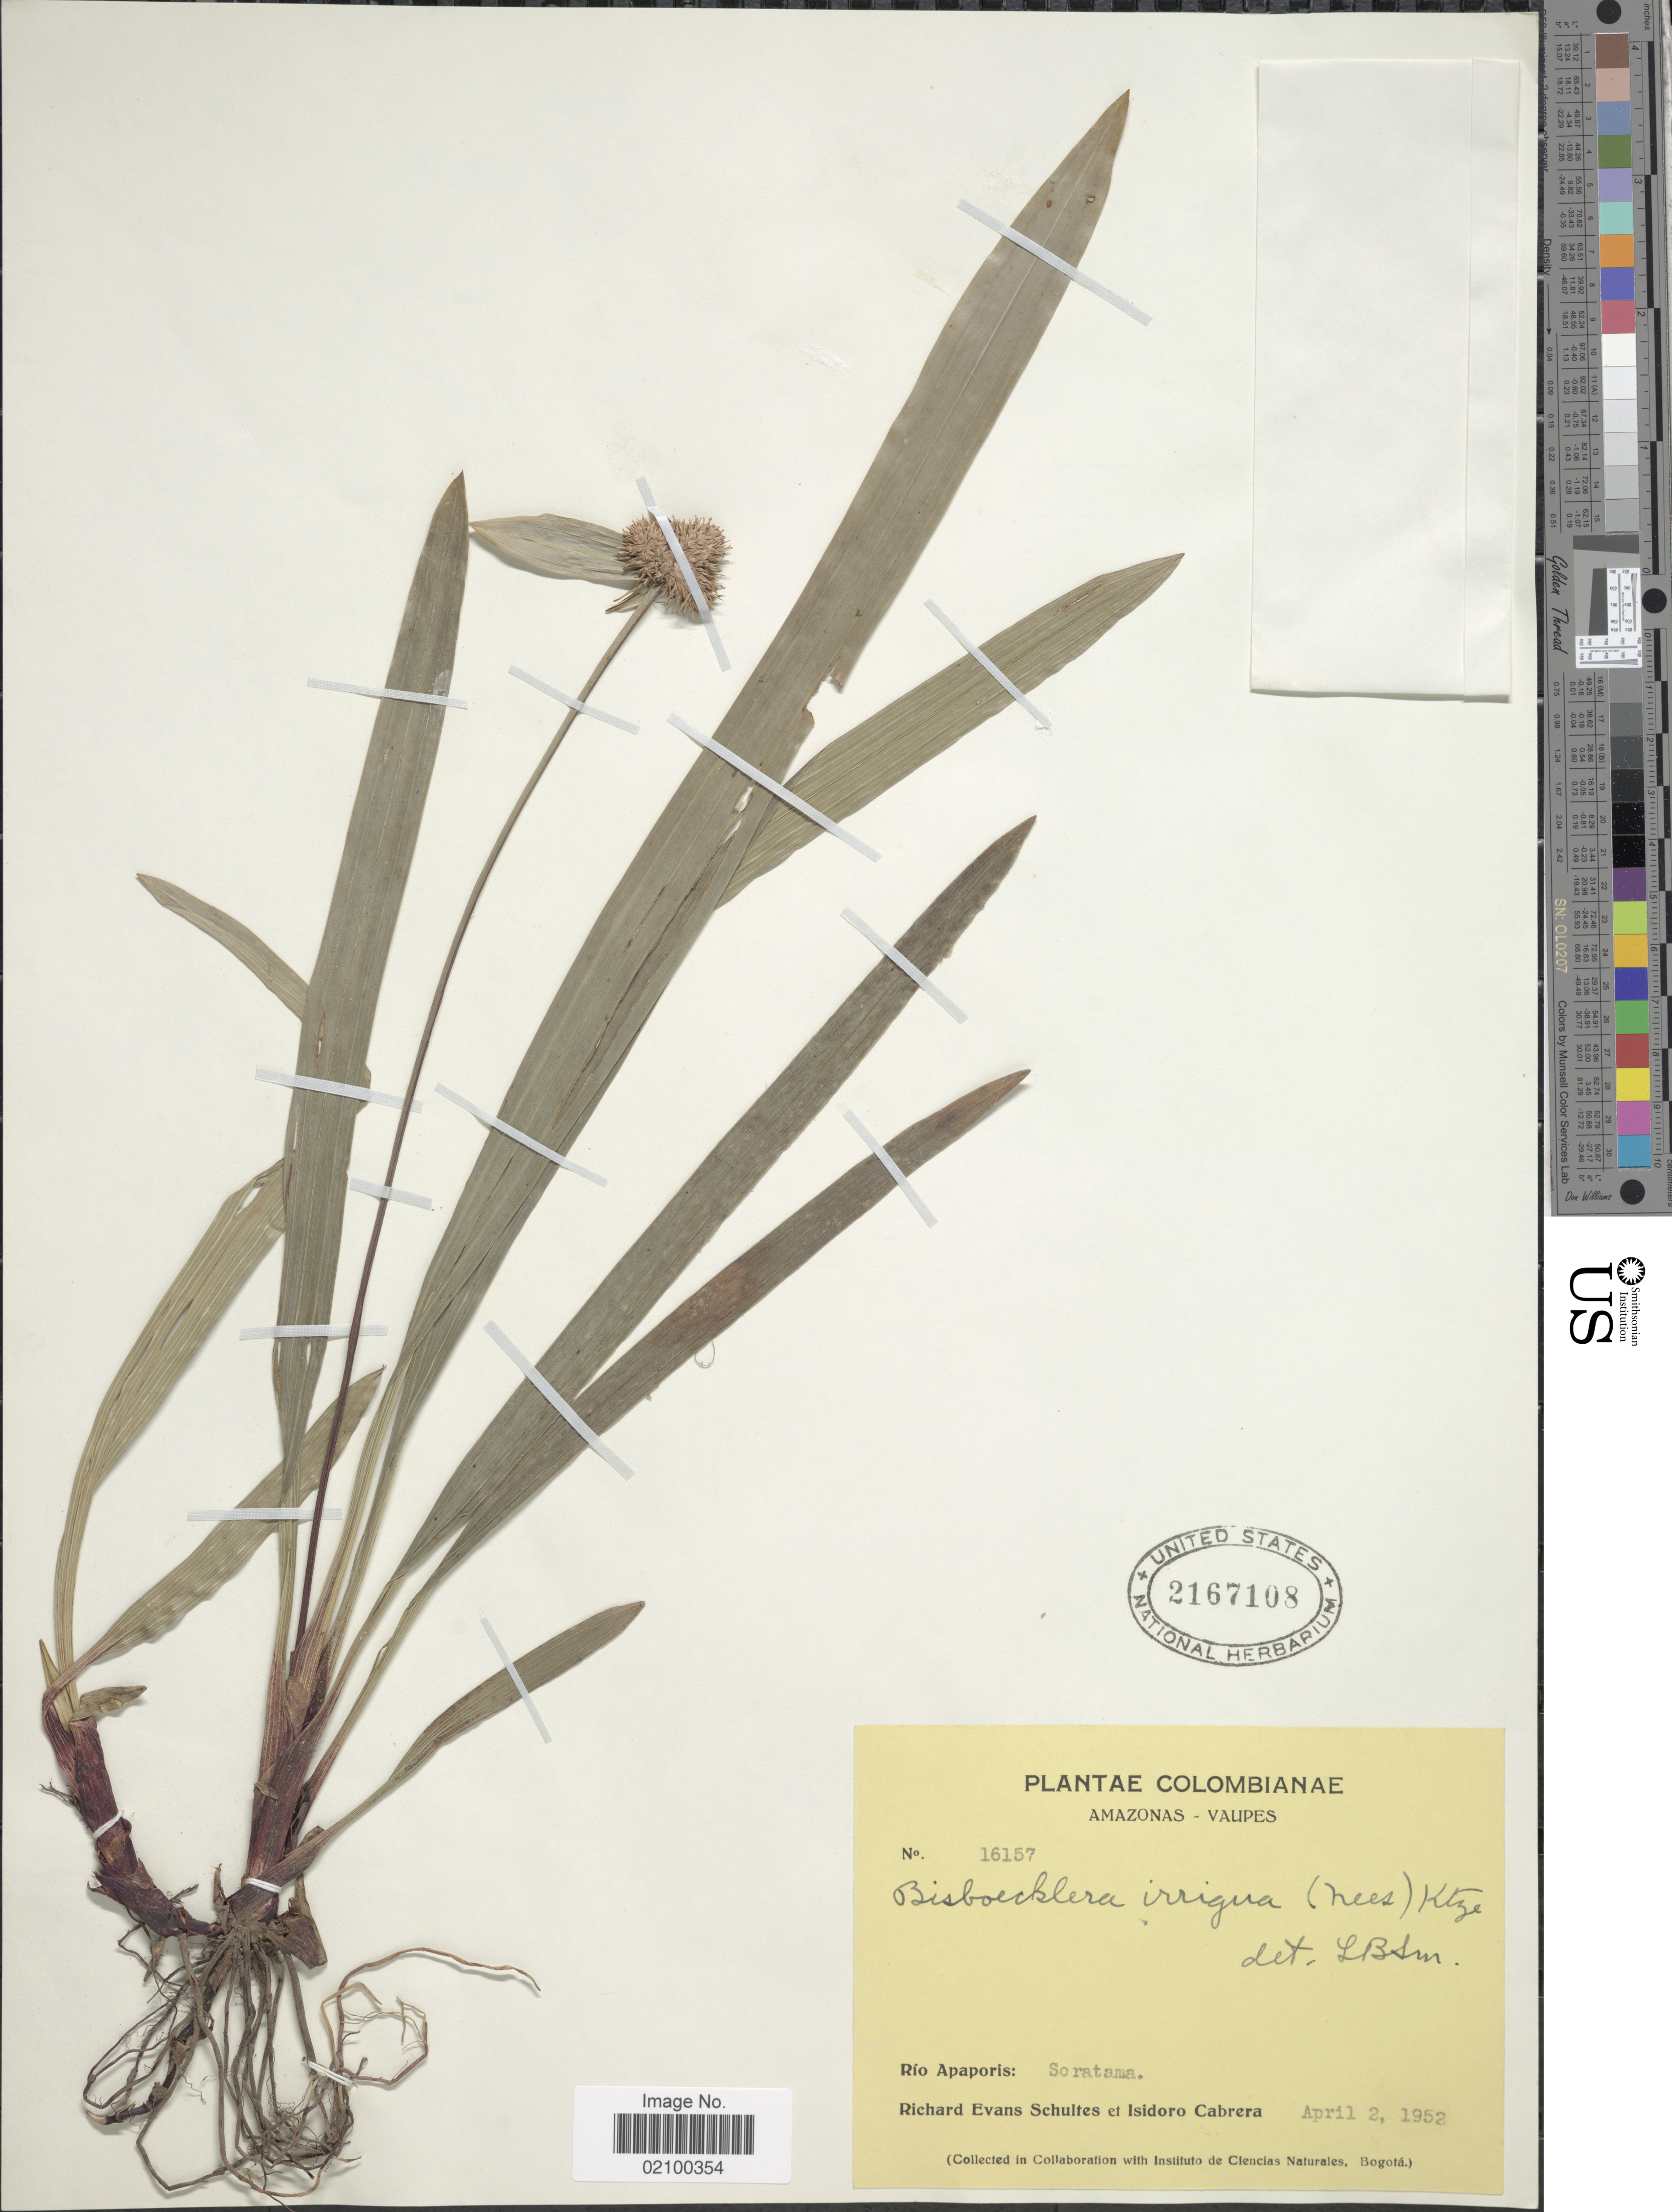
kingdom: Plantae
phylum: Tracheophyta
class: Liliopsida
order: Poales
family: Cyperaceae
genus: Bisboeckelera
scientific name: Bisboeckelera irrigua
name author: (Nees) Kuntze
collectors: R. E. Schultes & I. Cabrera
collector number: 16157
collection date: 1952-04-02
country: Colombia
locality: Amazonas - Vaupes. Rio Apaporis: Soratama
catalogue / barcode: US 2167108